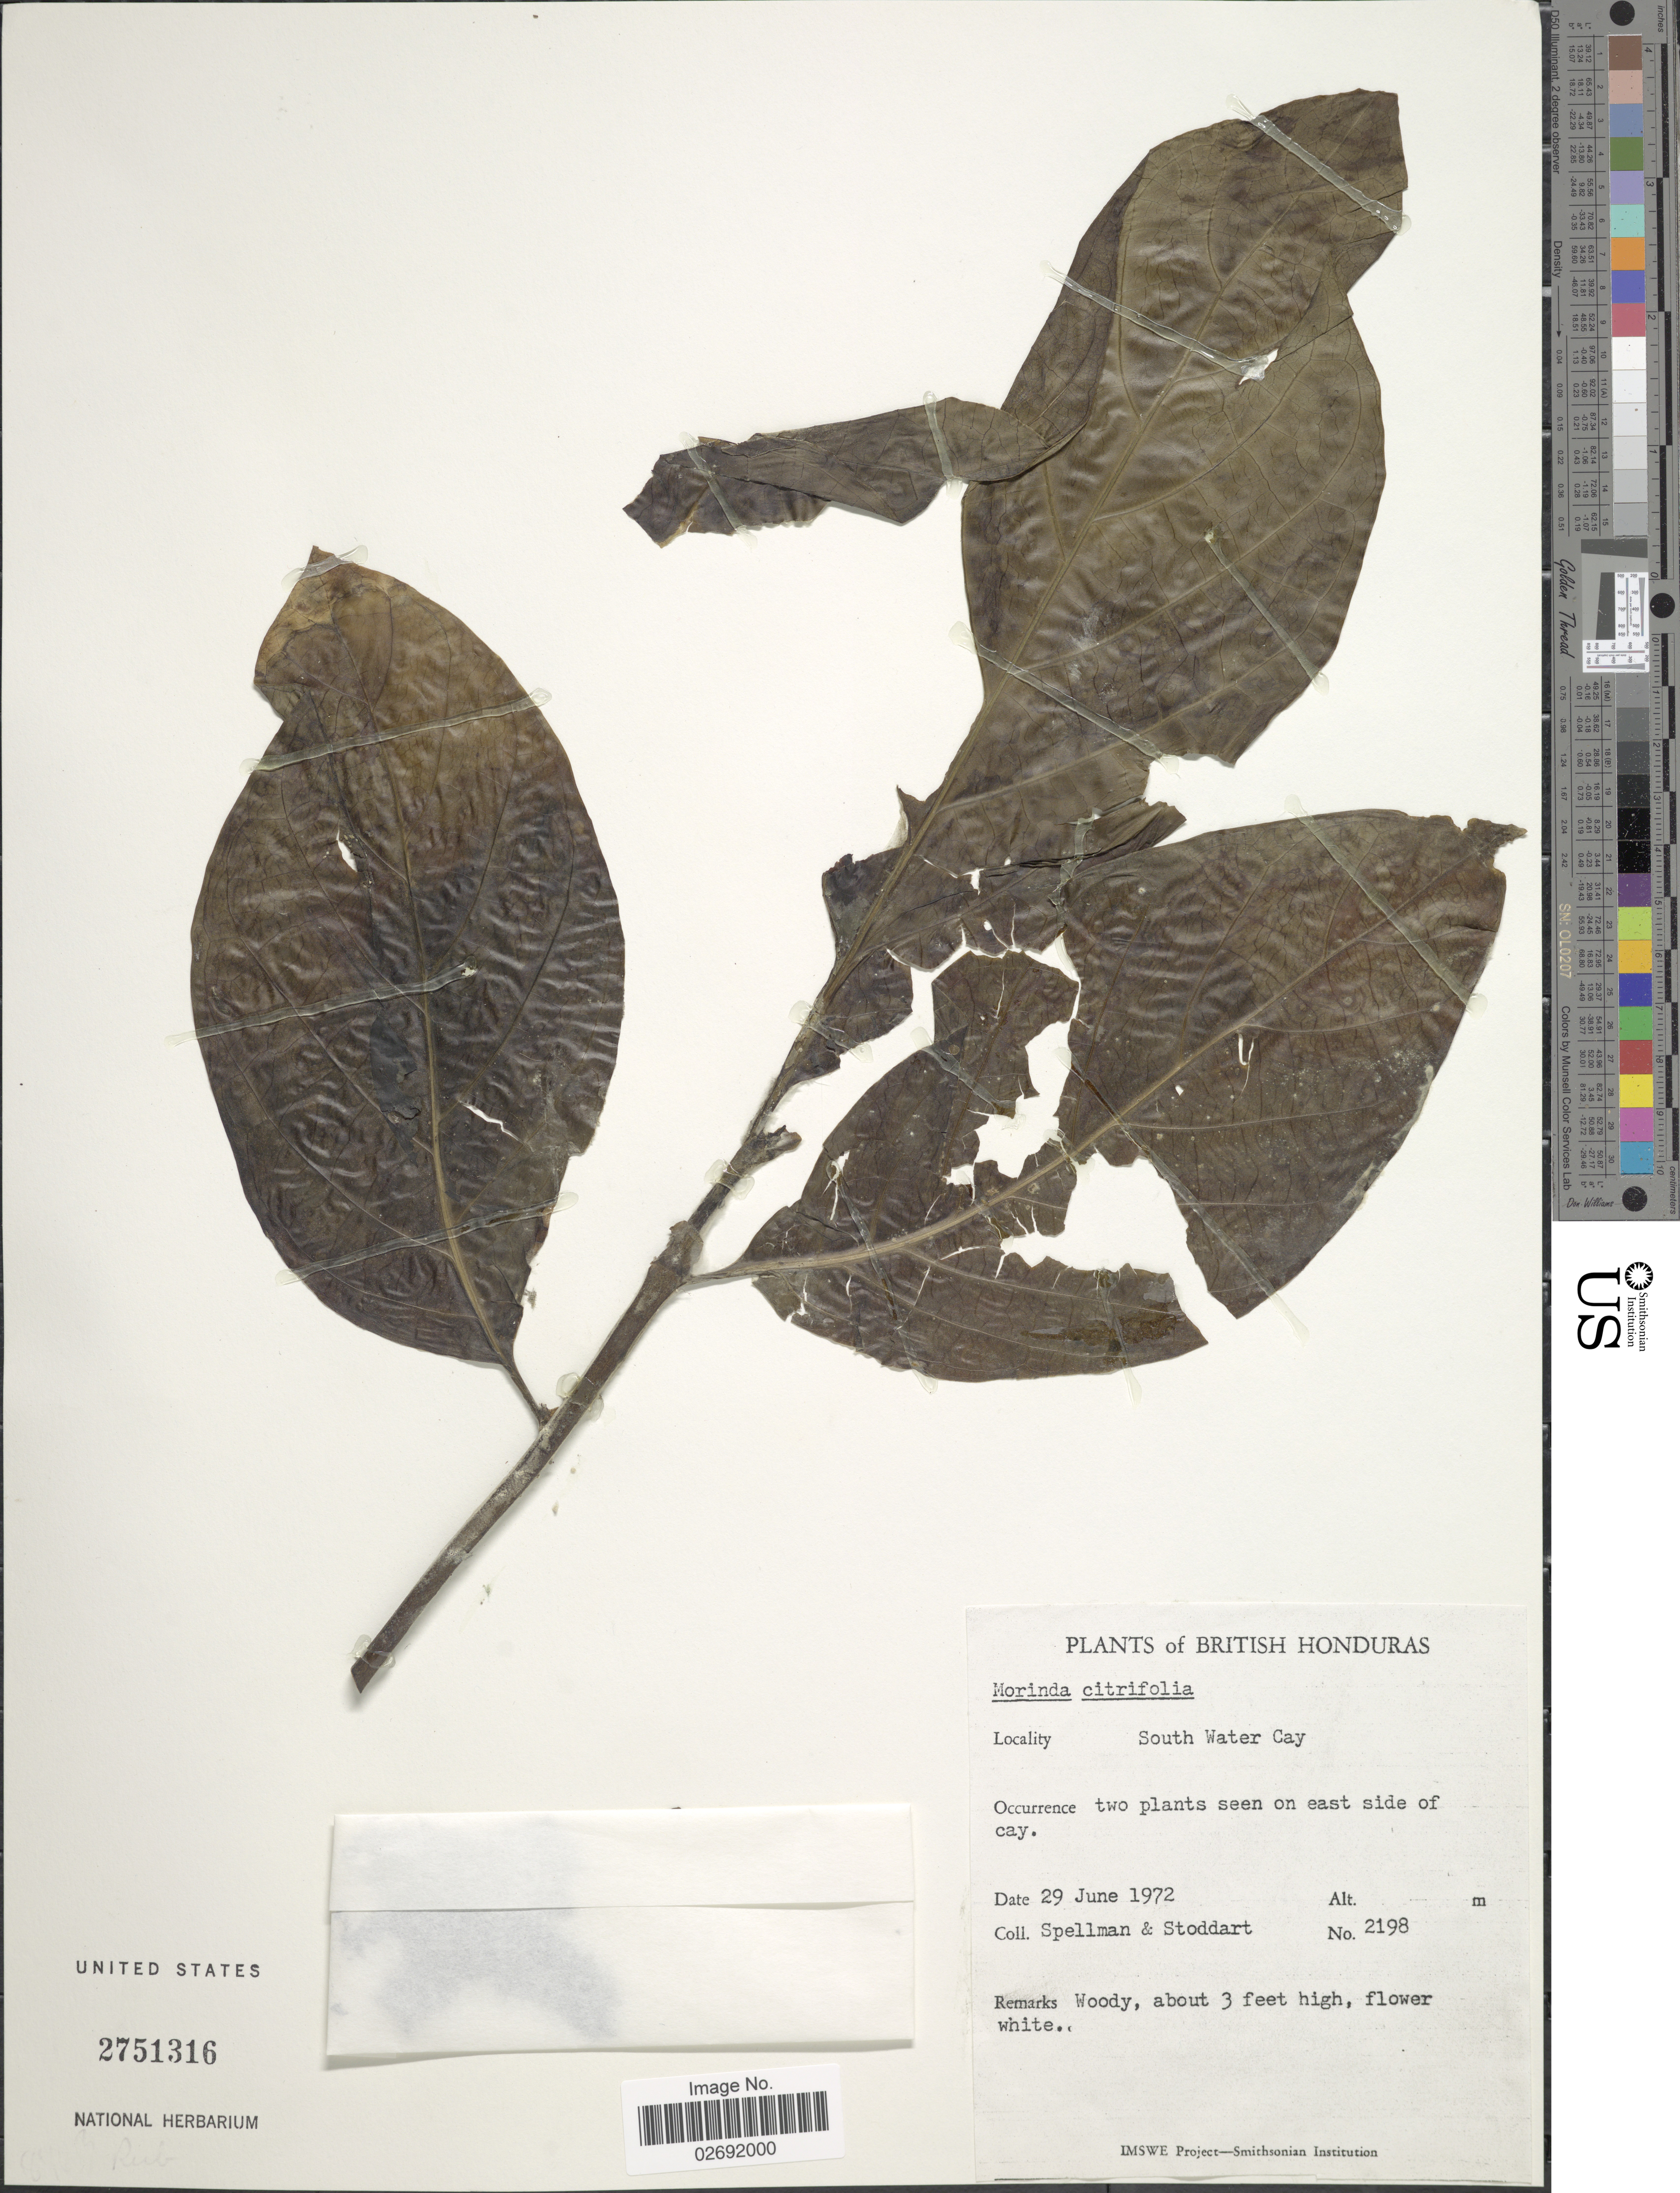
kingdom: Plantae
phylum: Tracheophyta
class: Magnoliopsida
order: Gentianales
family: Rubiaceae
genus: Morinda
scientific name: Morinda citrifolia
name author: L.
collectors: Spellman, -- & -. Stoddart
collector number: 2198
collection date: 1972-06-29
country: Belize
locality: British Honduras, South Water Cay, two plants seen on east side cay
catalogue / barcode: US 2751316